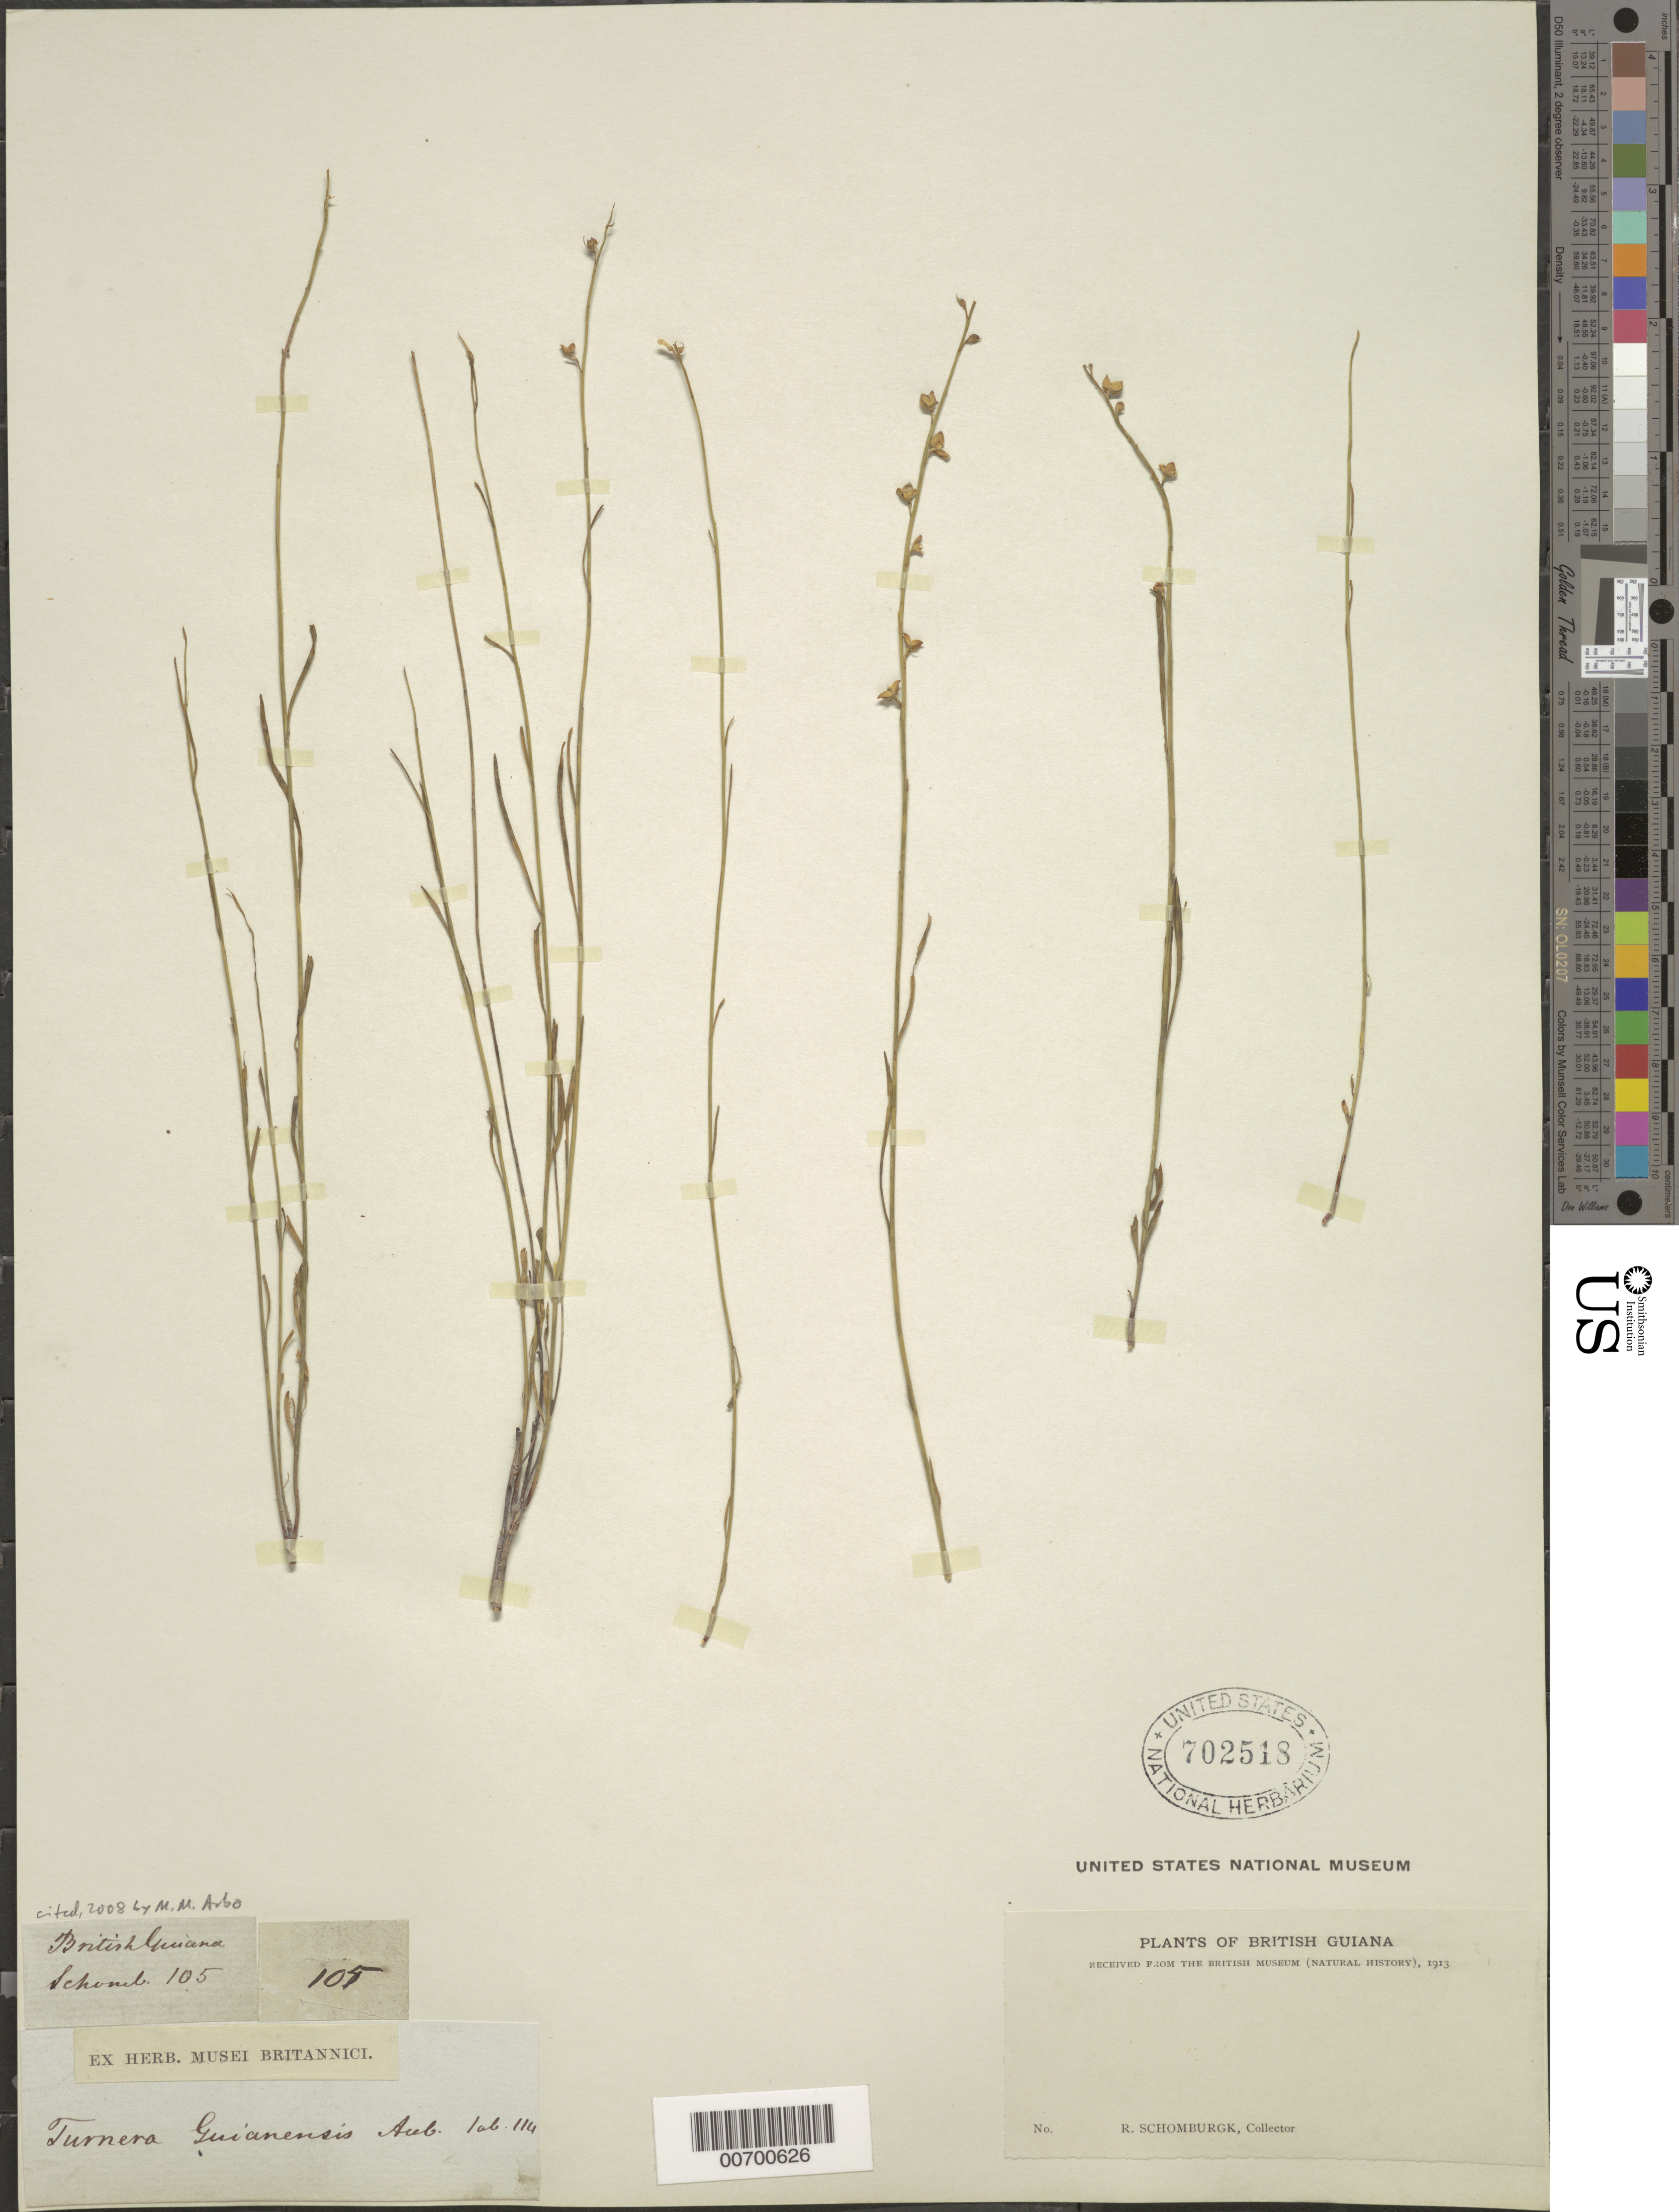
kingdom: Plantae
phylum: Tracheophyta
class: Magnoliopsida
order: Malpighiales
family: Turneraceae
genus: Turnera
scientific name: Turnera guianensis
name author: Aubl.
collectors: R. H. Schomburgk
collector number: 105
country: Guyana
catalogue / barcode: US 702518